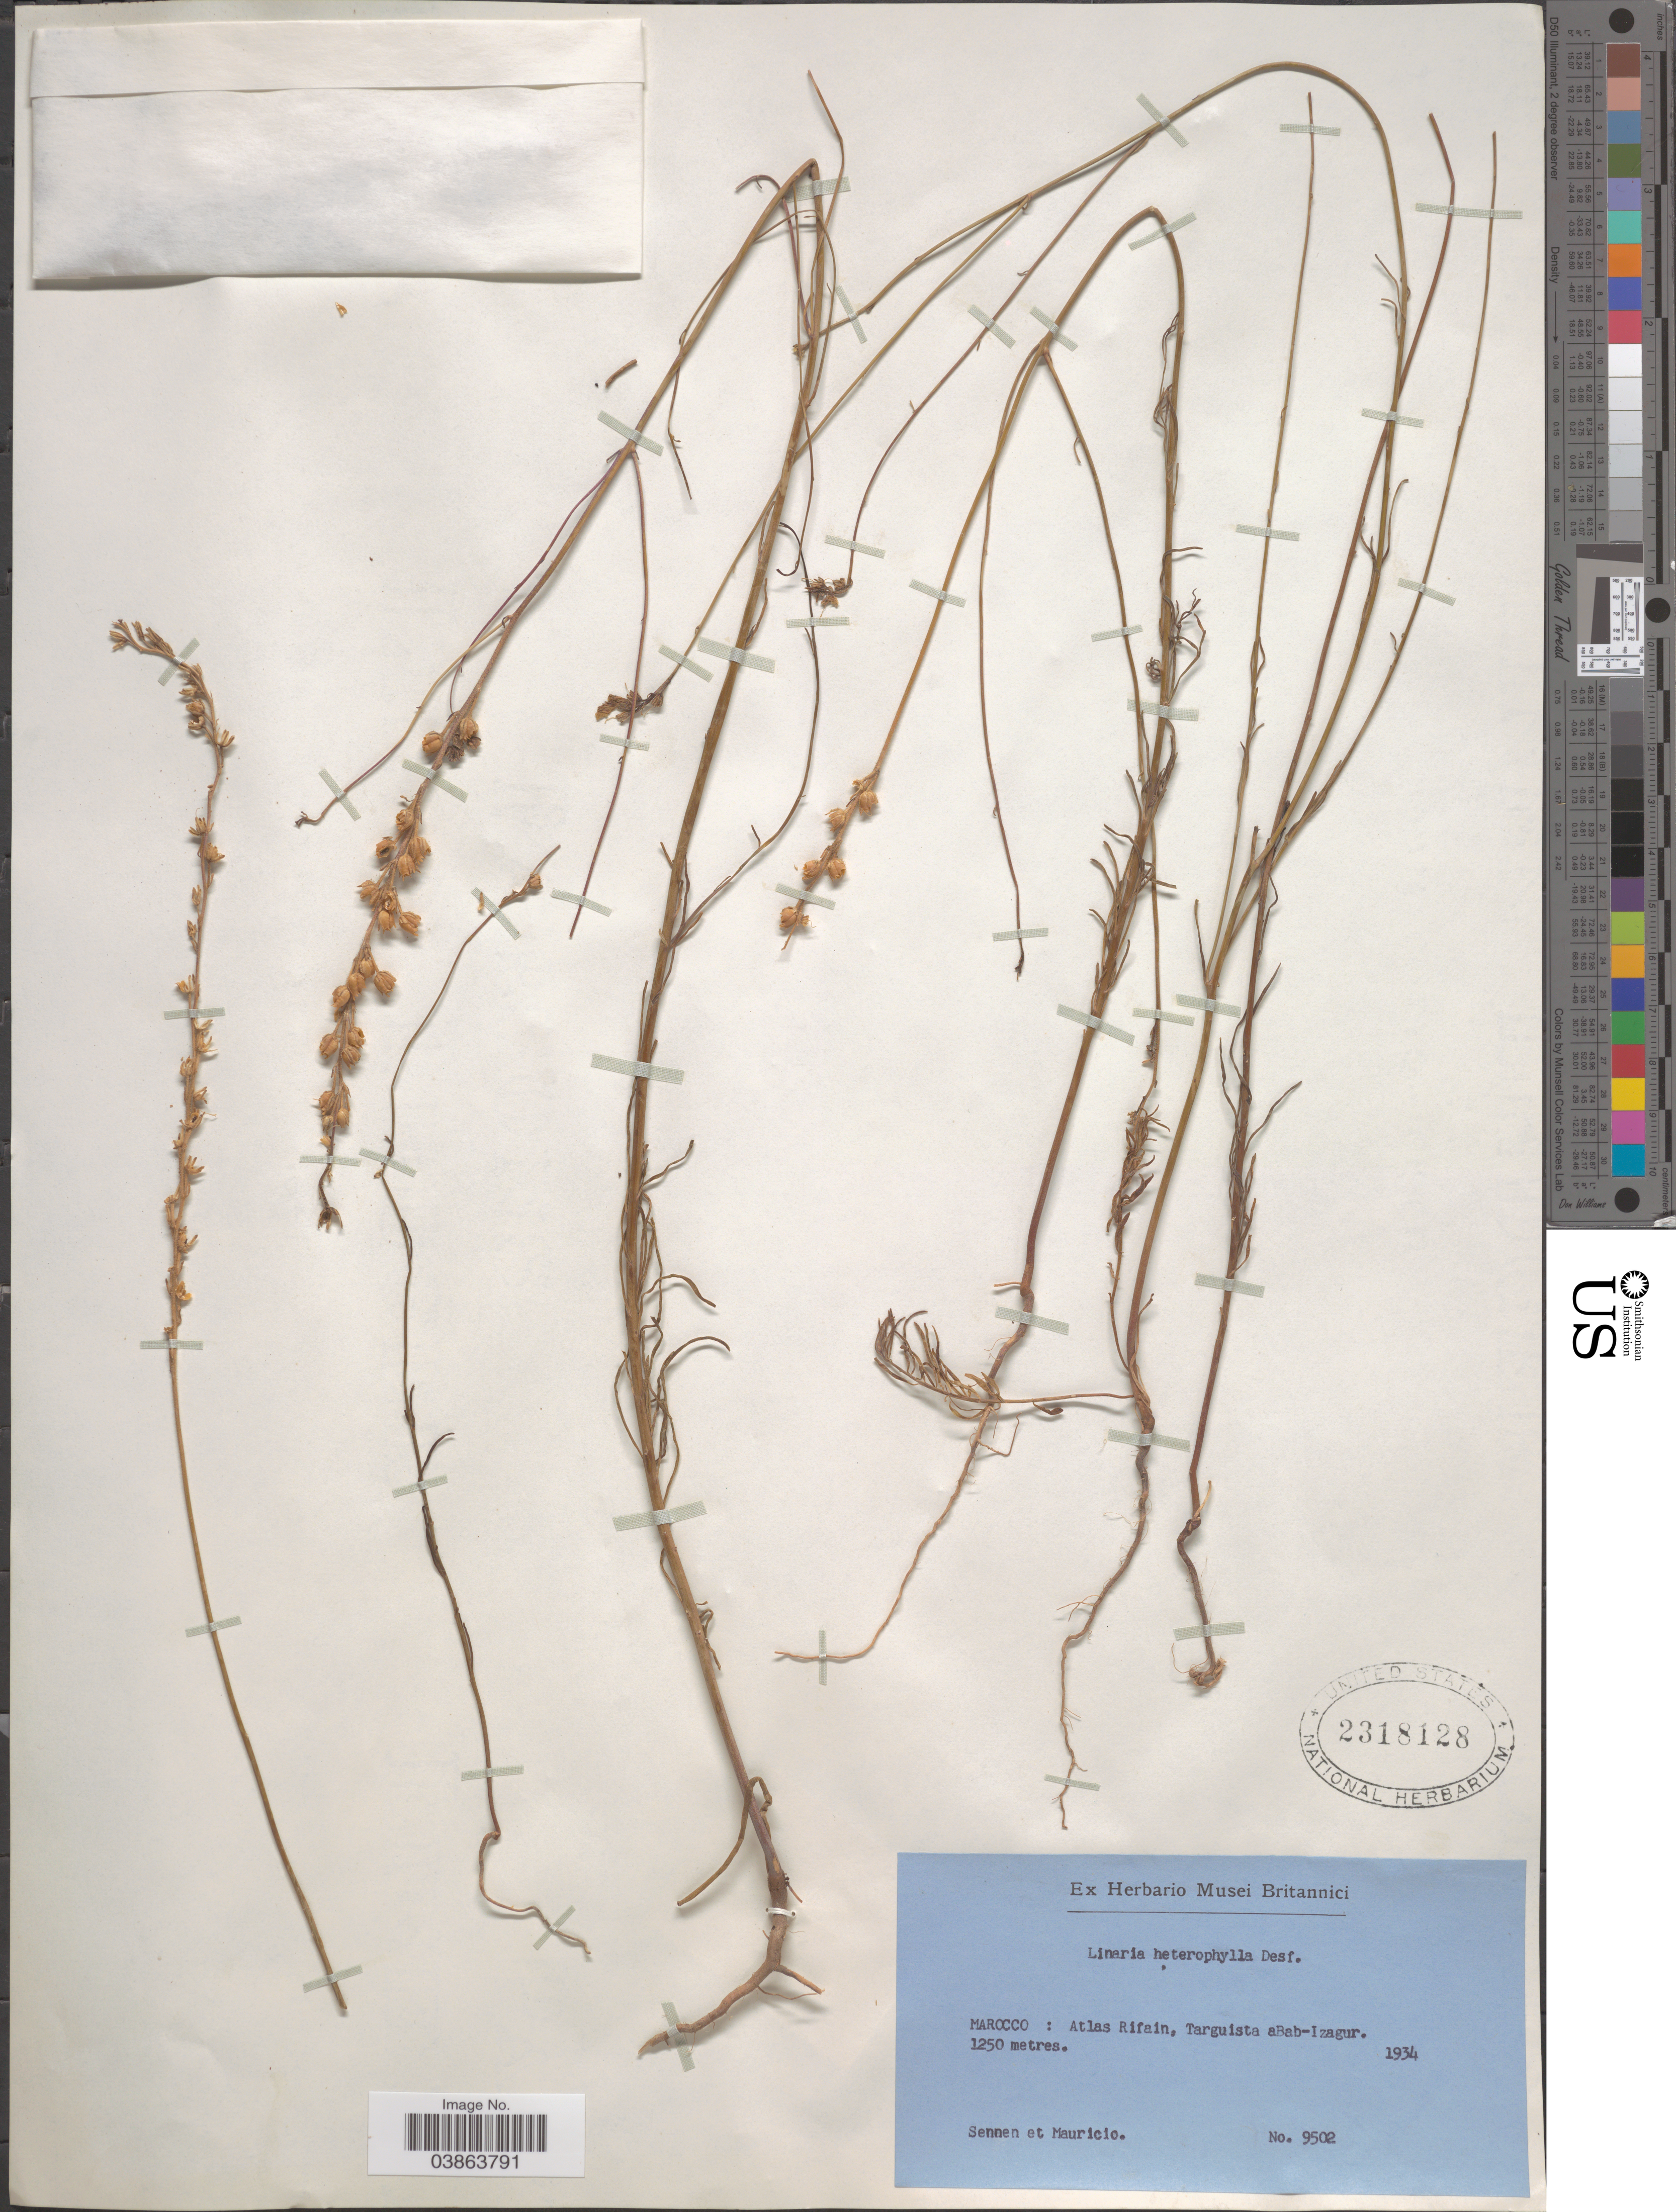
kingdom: Plantae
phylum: Tracheophyta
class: Magnoliopsida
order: Lamiales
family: Plantaginaceae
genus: Linaria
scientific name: Linaria heterophylla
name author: Desf.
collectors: E. Sennen & Mauricio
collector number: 9502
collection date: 1934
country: Morocco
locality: Atlas Rifain, Targuista aBab-Izagur.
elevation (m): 1250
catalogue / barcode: US 2318128